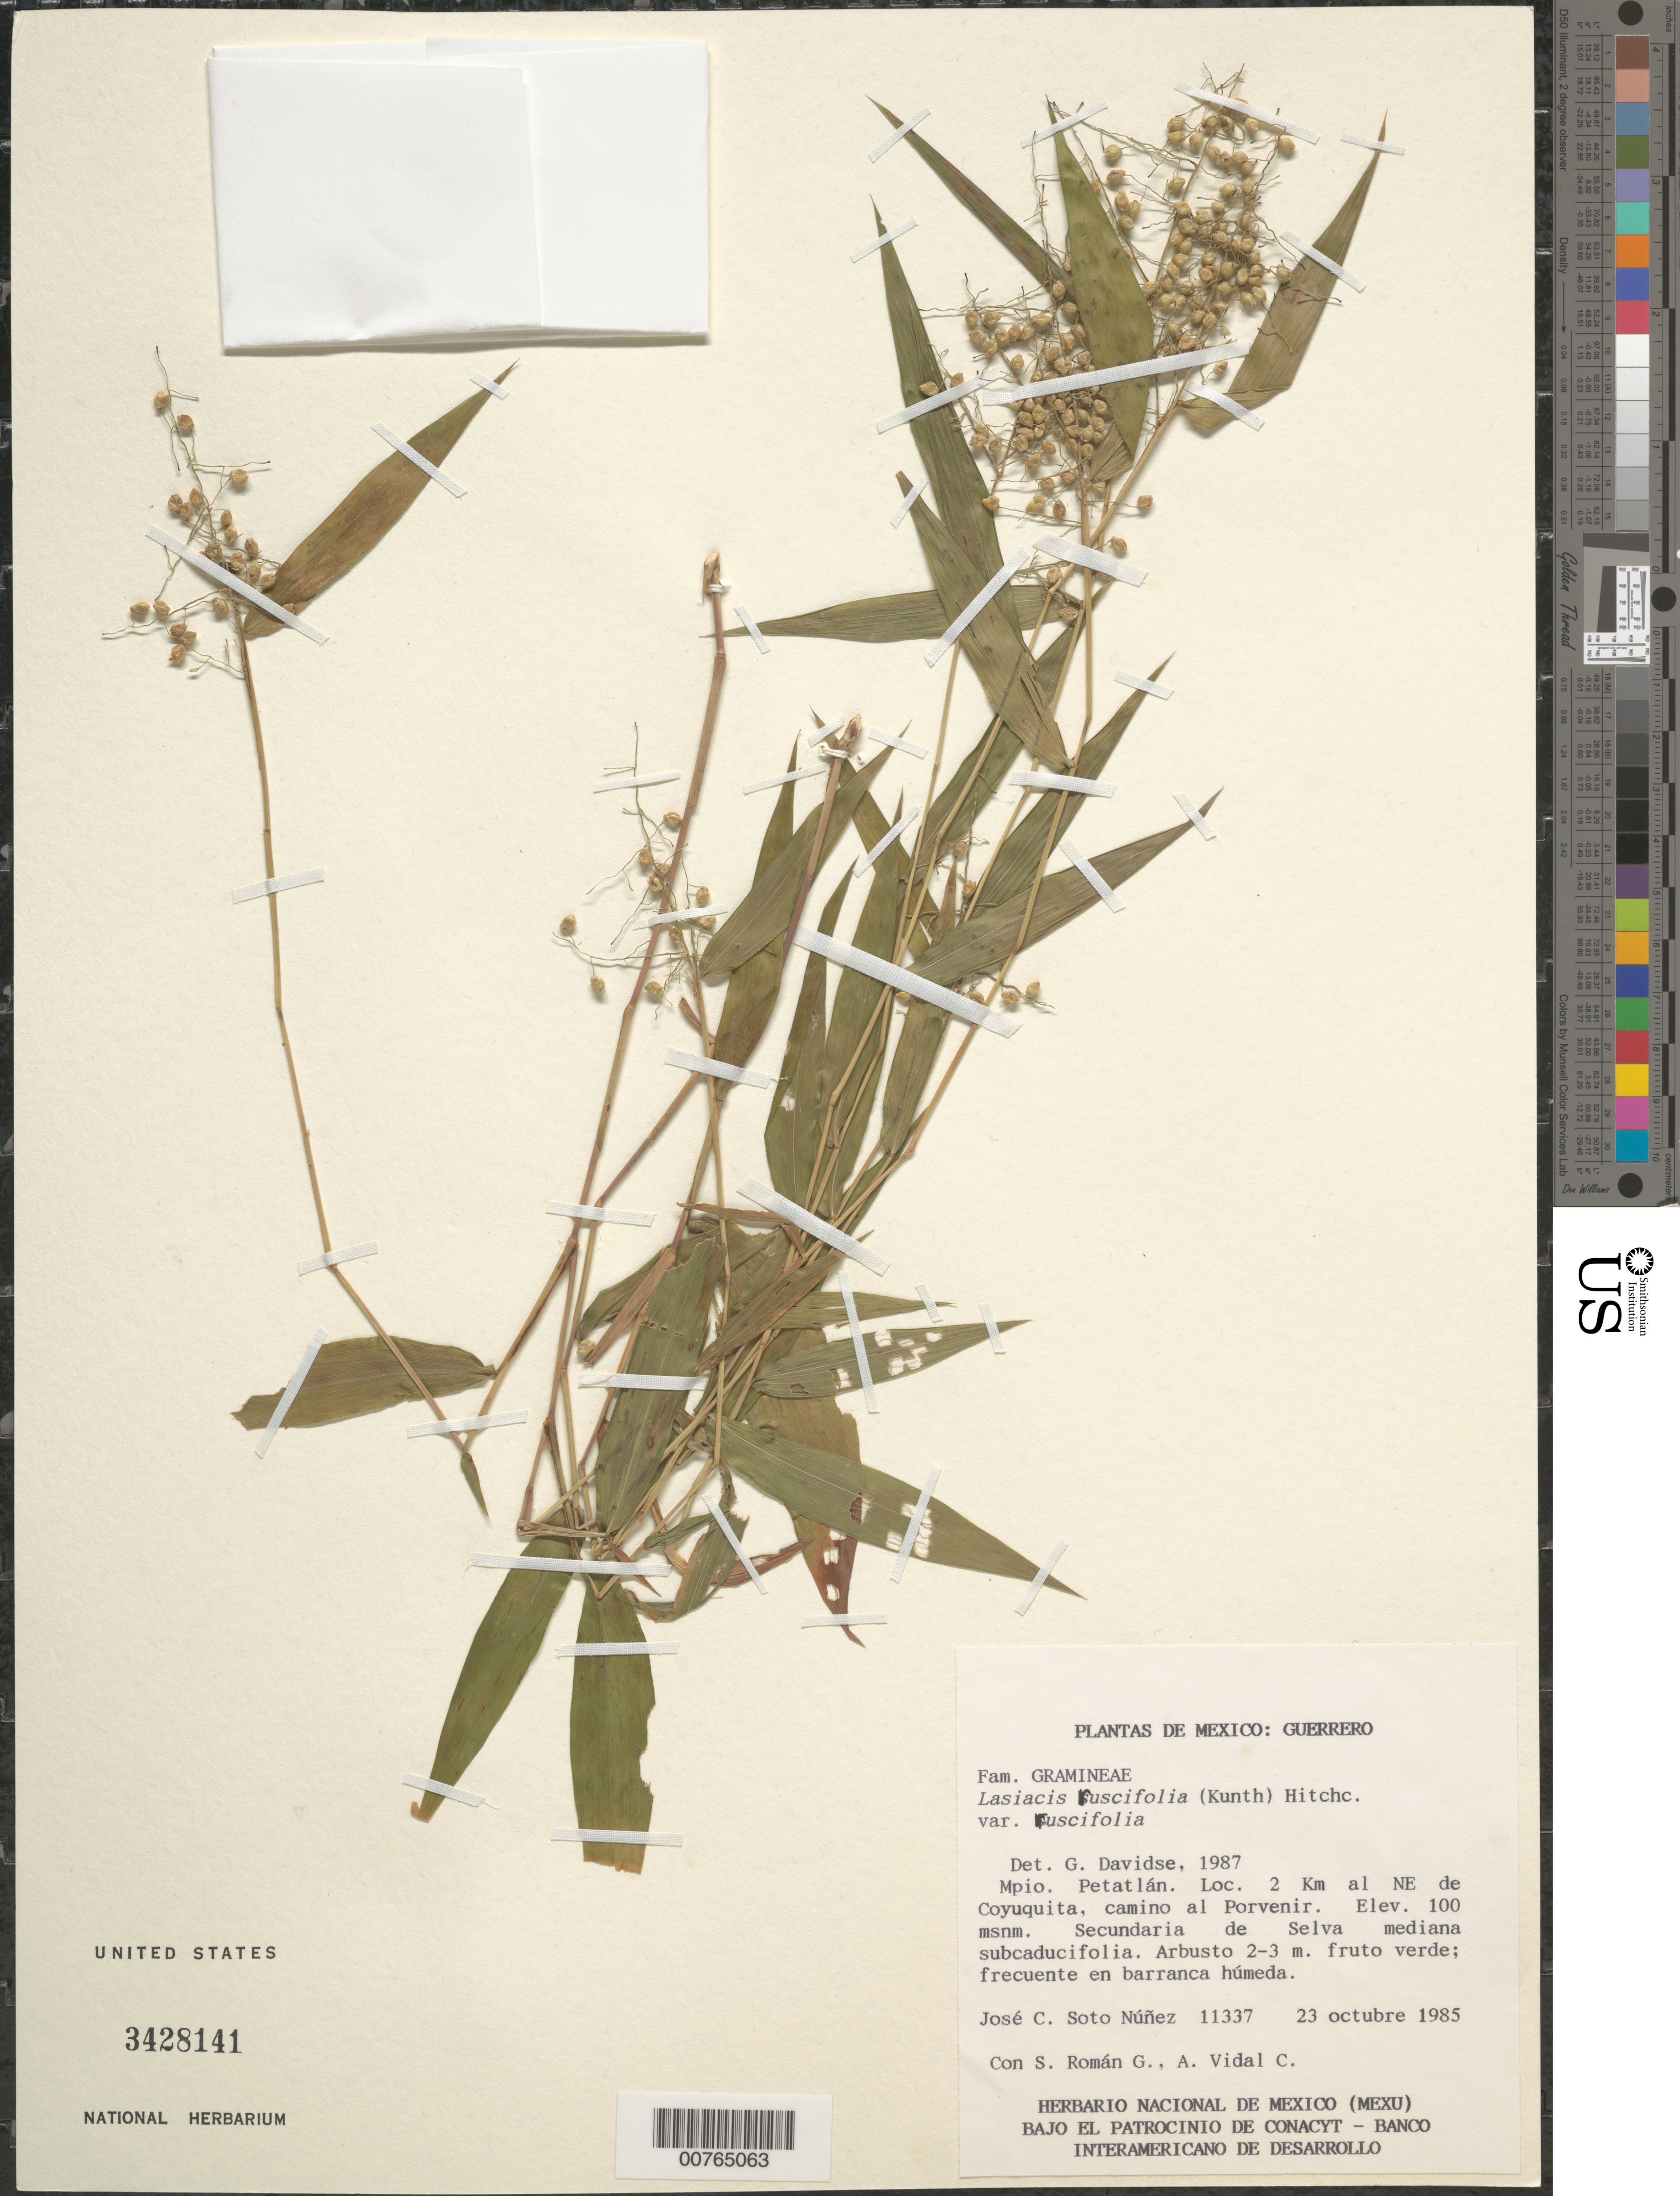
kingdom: Plantae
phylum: Tracheophyta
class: Liliopsida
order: Poales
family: Poaceae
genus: Lasiacis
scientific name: Lasiacis ruscifolia var. ruscifolia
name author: (Kunth) Hitchc.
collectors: J. C. Soto Núñez, S. Román G. & A. Vidal C.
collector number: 11337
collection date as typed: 23 Oct 1985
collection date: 1985-10-23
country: Mexico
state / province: Guerrero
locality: NE of Coyuquita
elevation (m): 100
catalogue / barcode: US 3428141